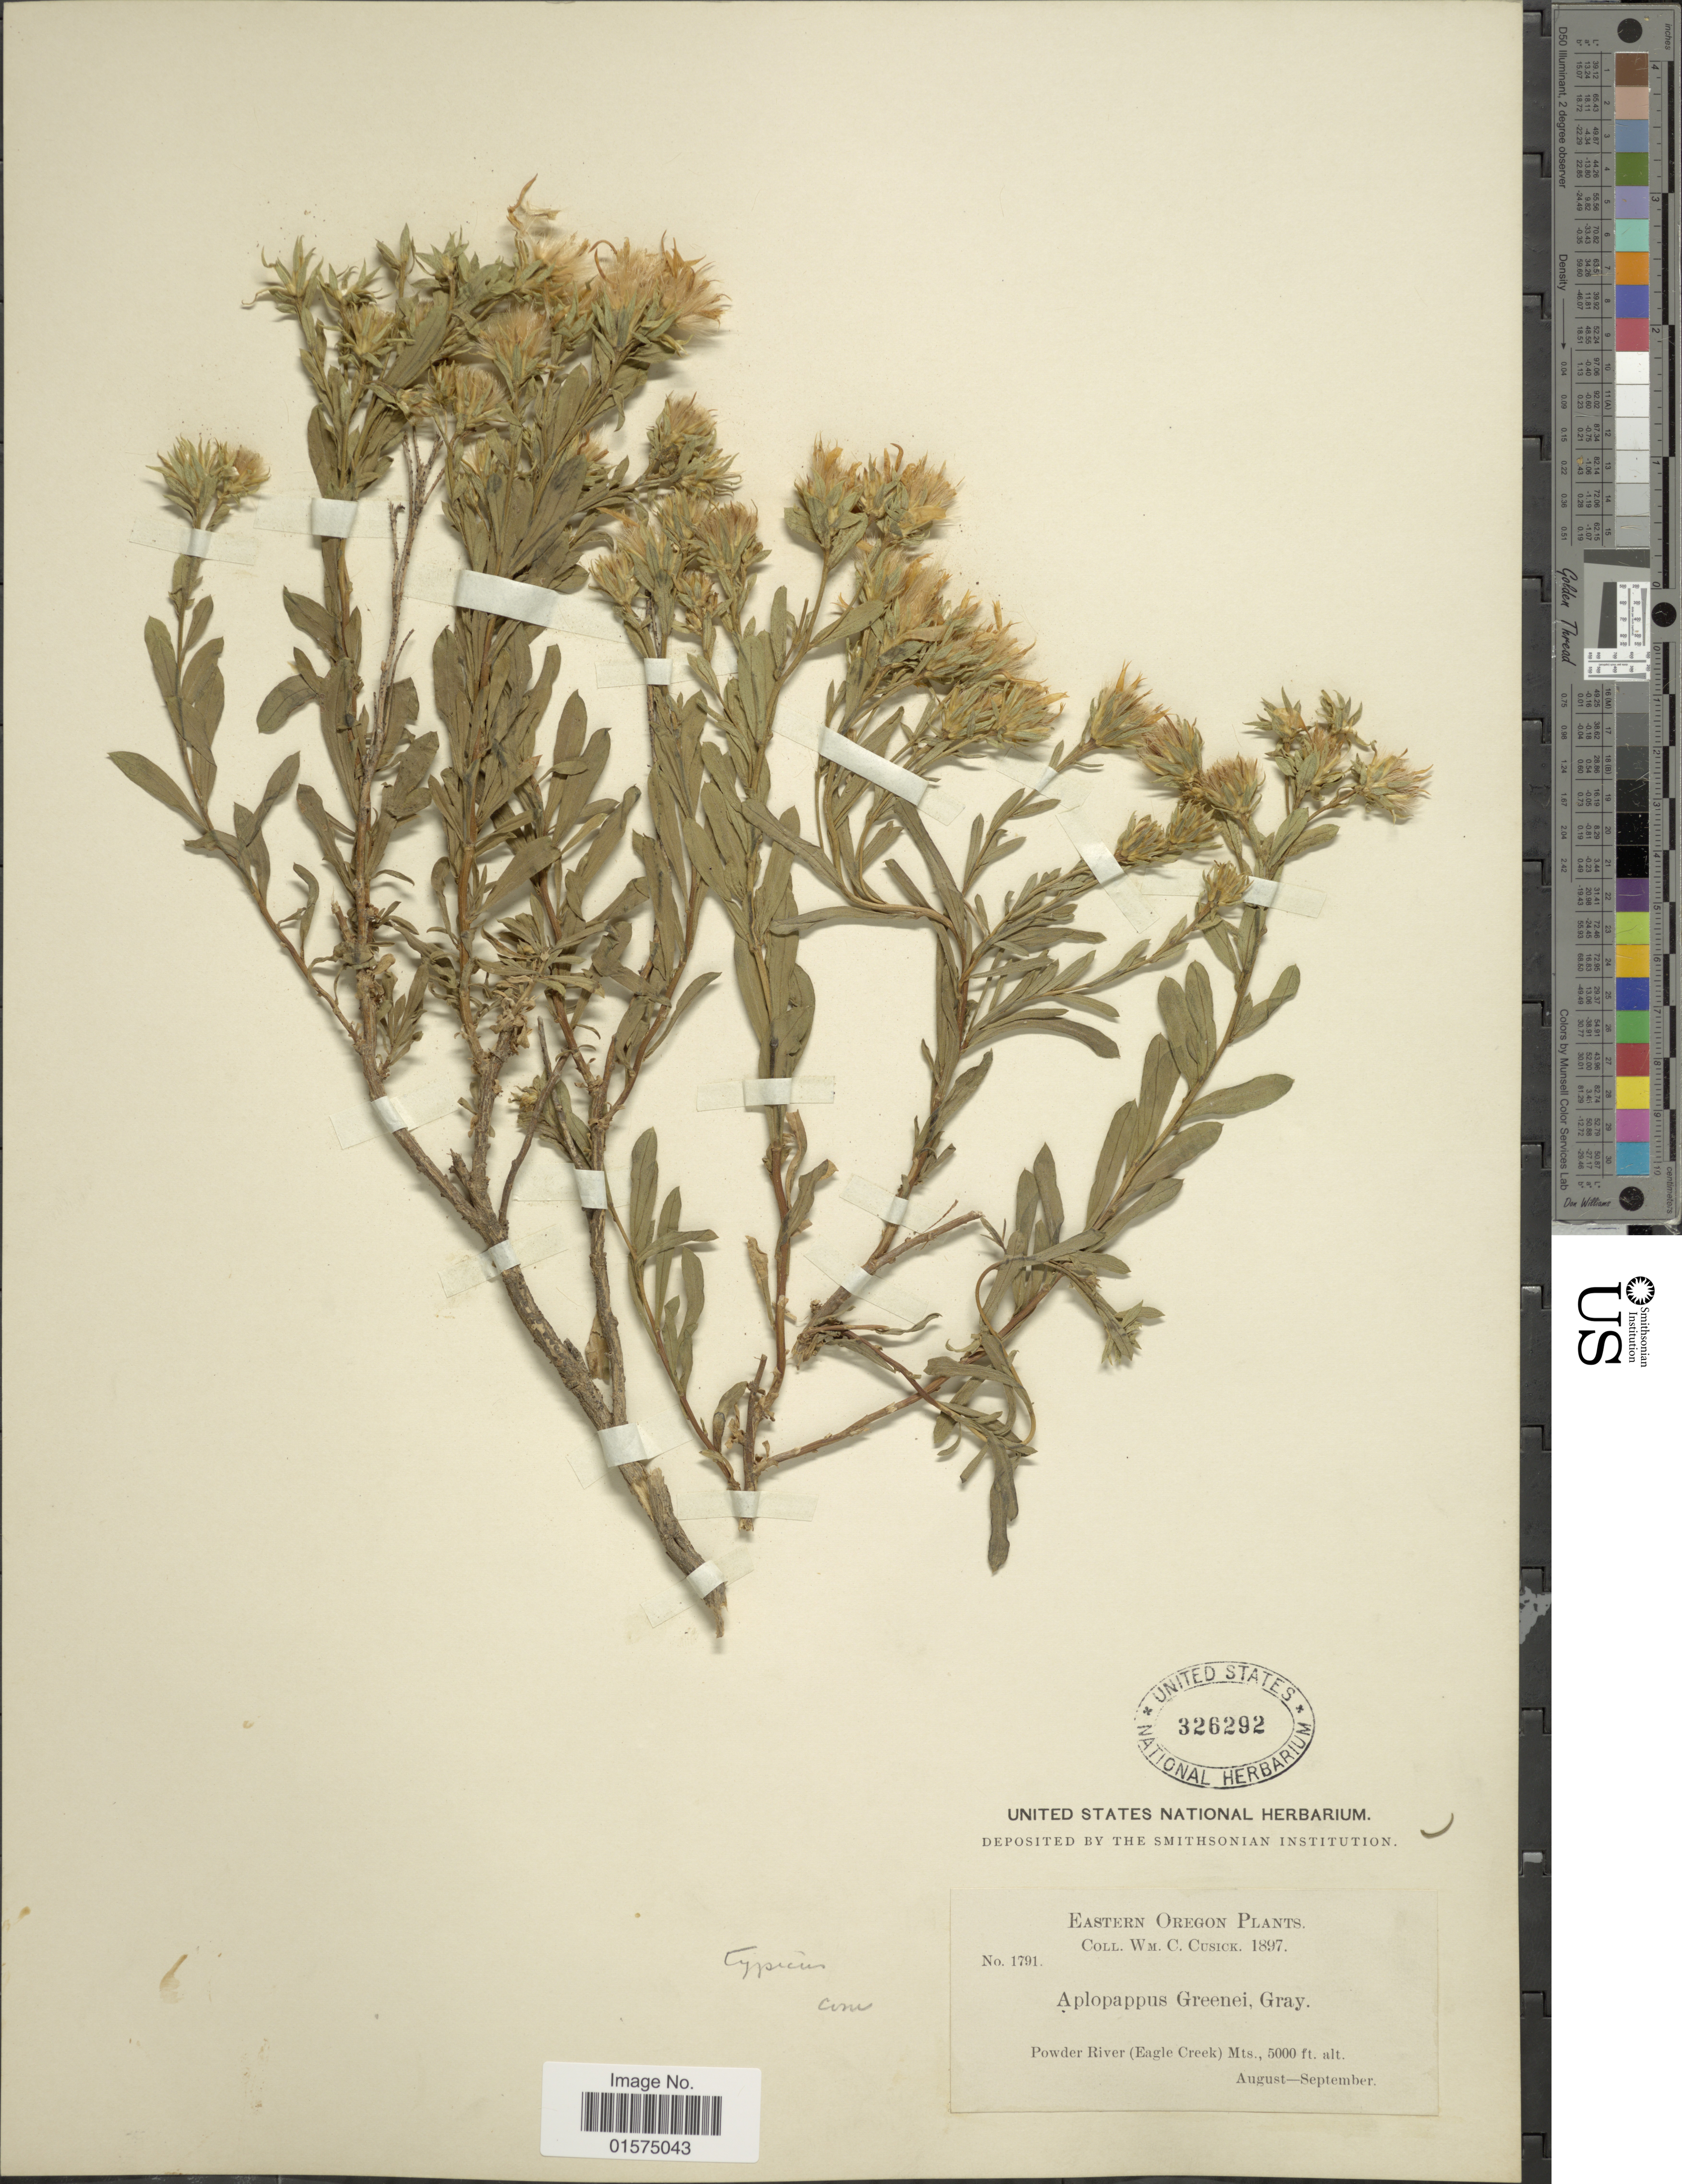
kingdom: Plantae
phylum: Tracheophyta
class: Magnoliopsida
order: Asterales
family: Asteraceae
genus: Ericameria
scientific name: Ericameria greenei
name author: (A. Gray) G.L. Nesom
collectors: W. C. Cusick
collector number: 1791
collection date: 1897-08/1897-09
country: United States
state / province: Oregon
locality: Eastern Oregon. Powder River (Eagle Creek) Mts.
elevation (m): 1524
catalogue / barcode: US 326292